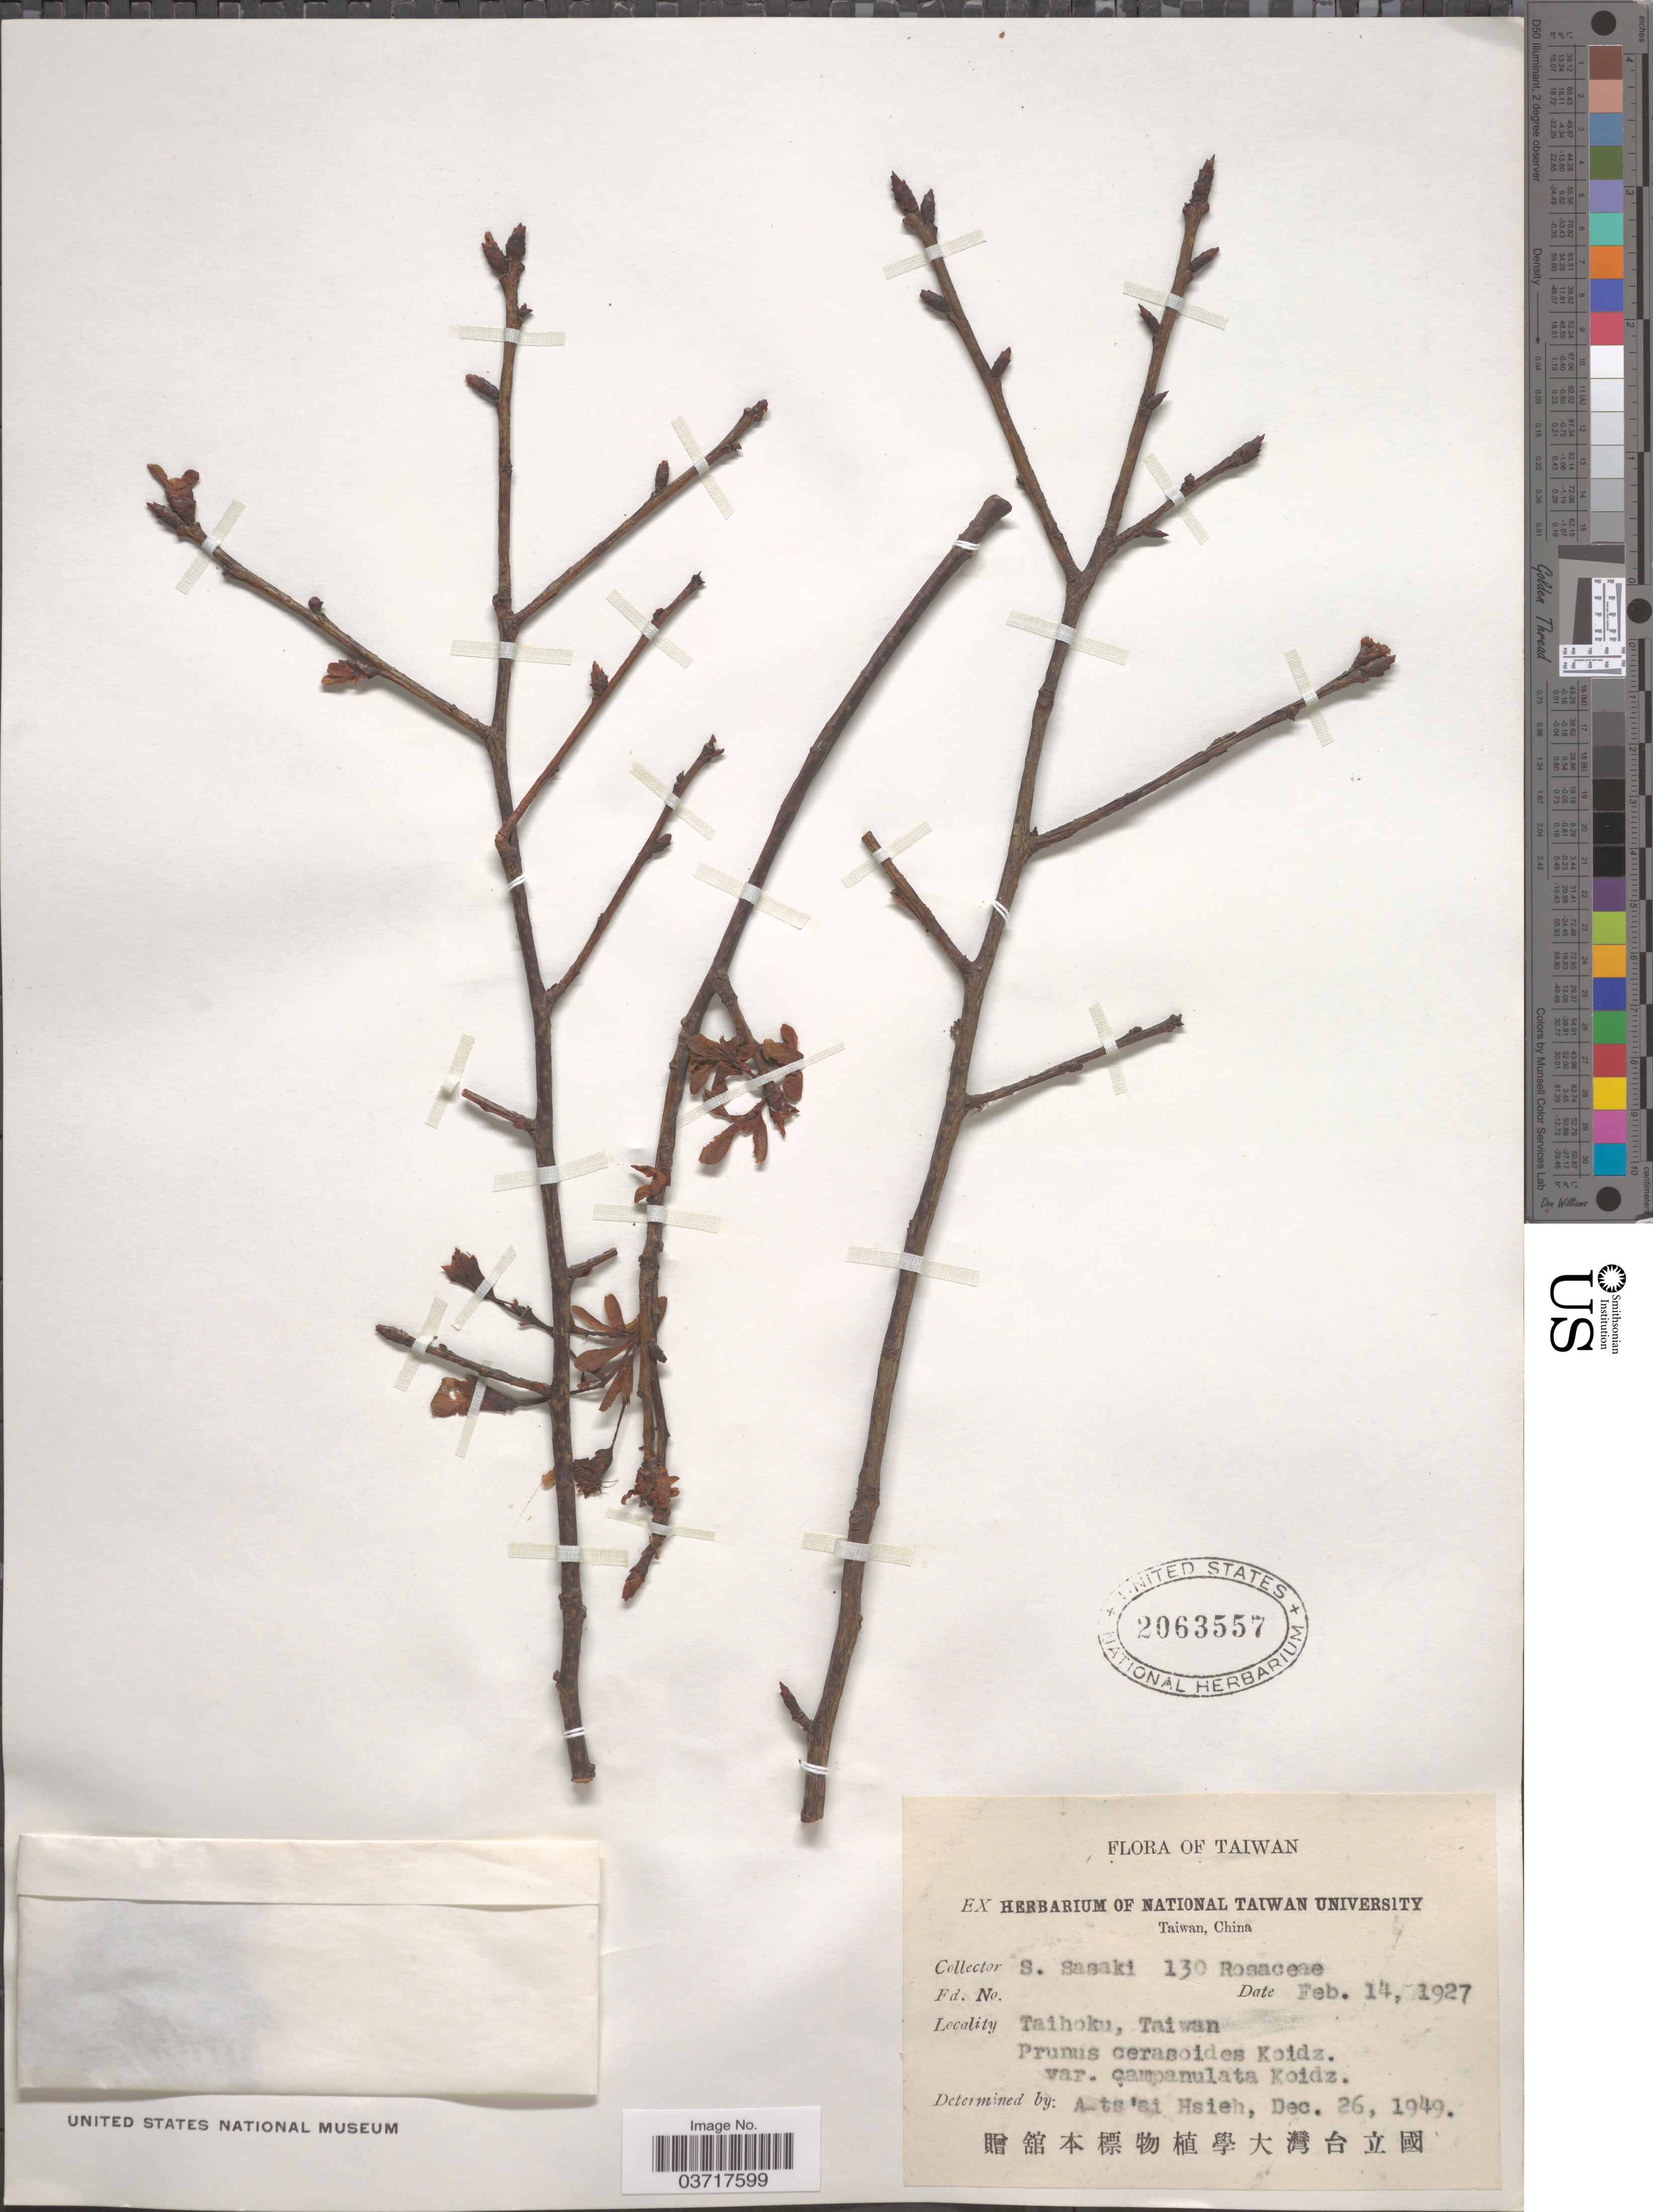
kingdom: Plantae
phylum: Tracheophyta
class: Magnoliopsida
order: Rosales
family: Rosaceae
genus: Prunus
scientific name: Prunus cerasoides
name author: Buch.-Ham. ex D. Don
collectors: S. Sasaki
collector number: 130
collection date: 1927-02-14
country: Taiwan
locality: Taihoku.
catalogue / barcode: US 2063557